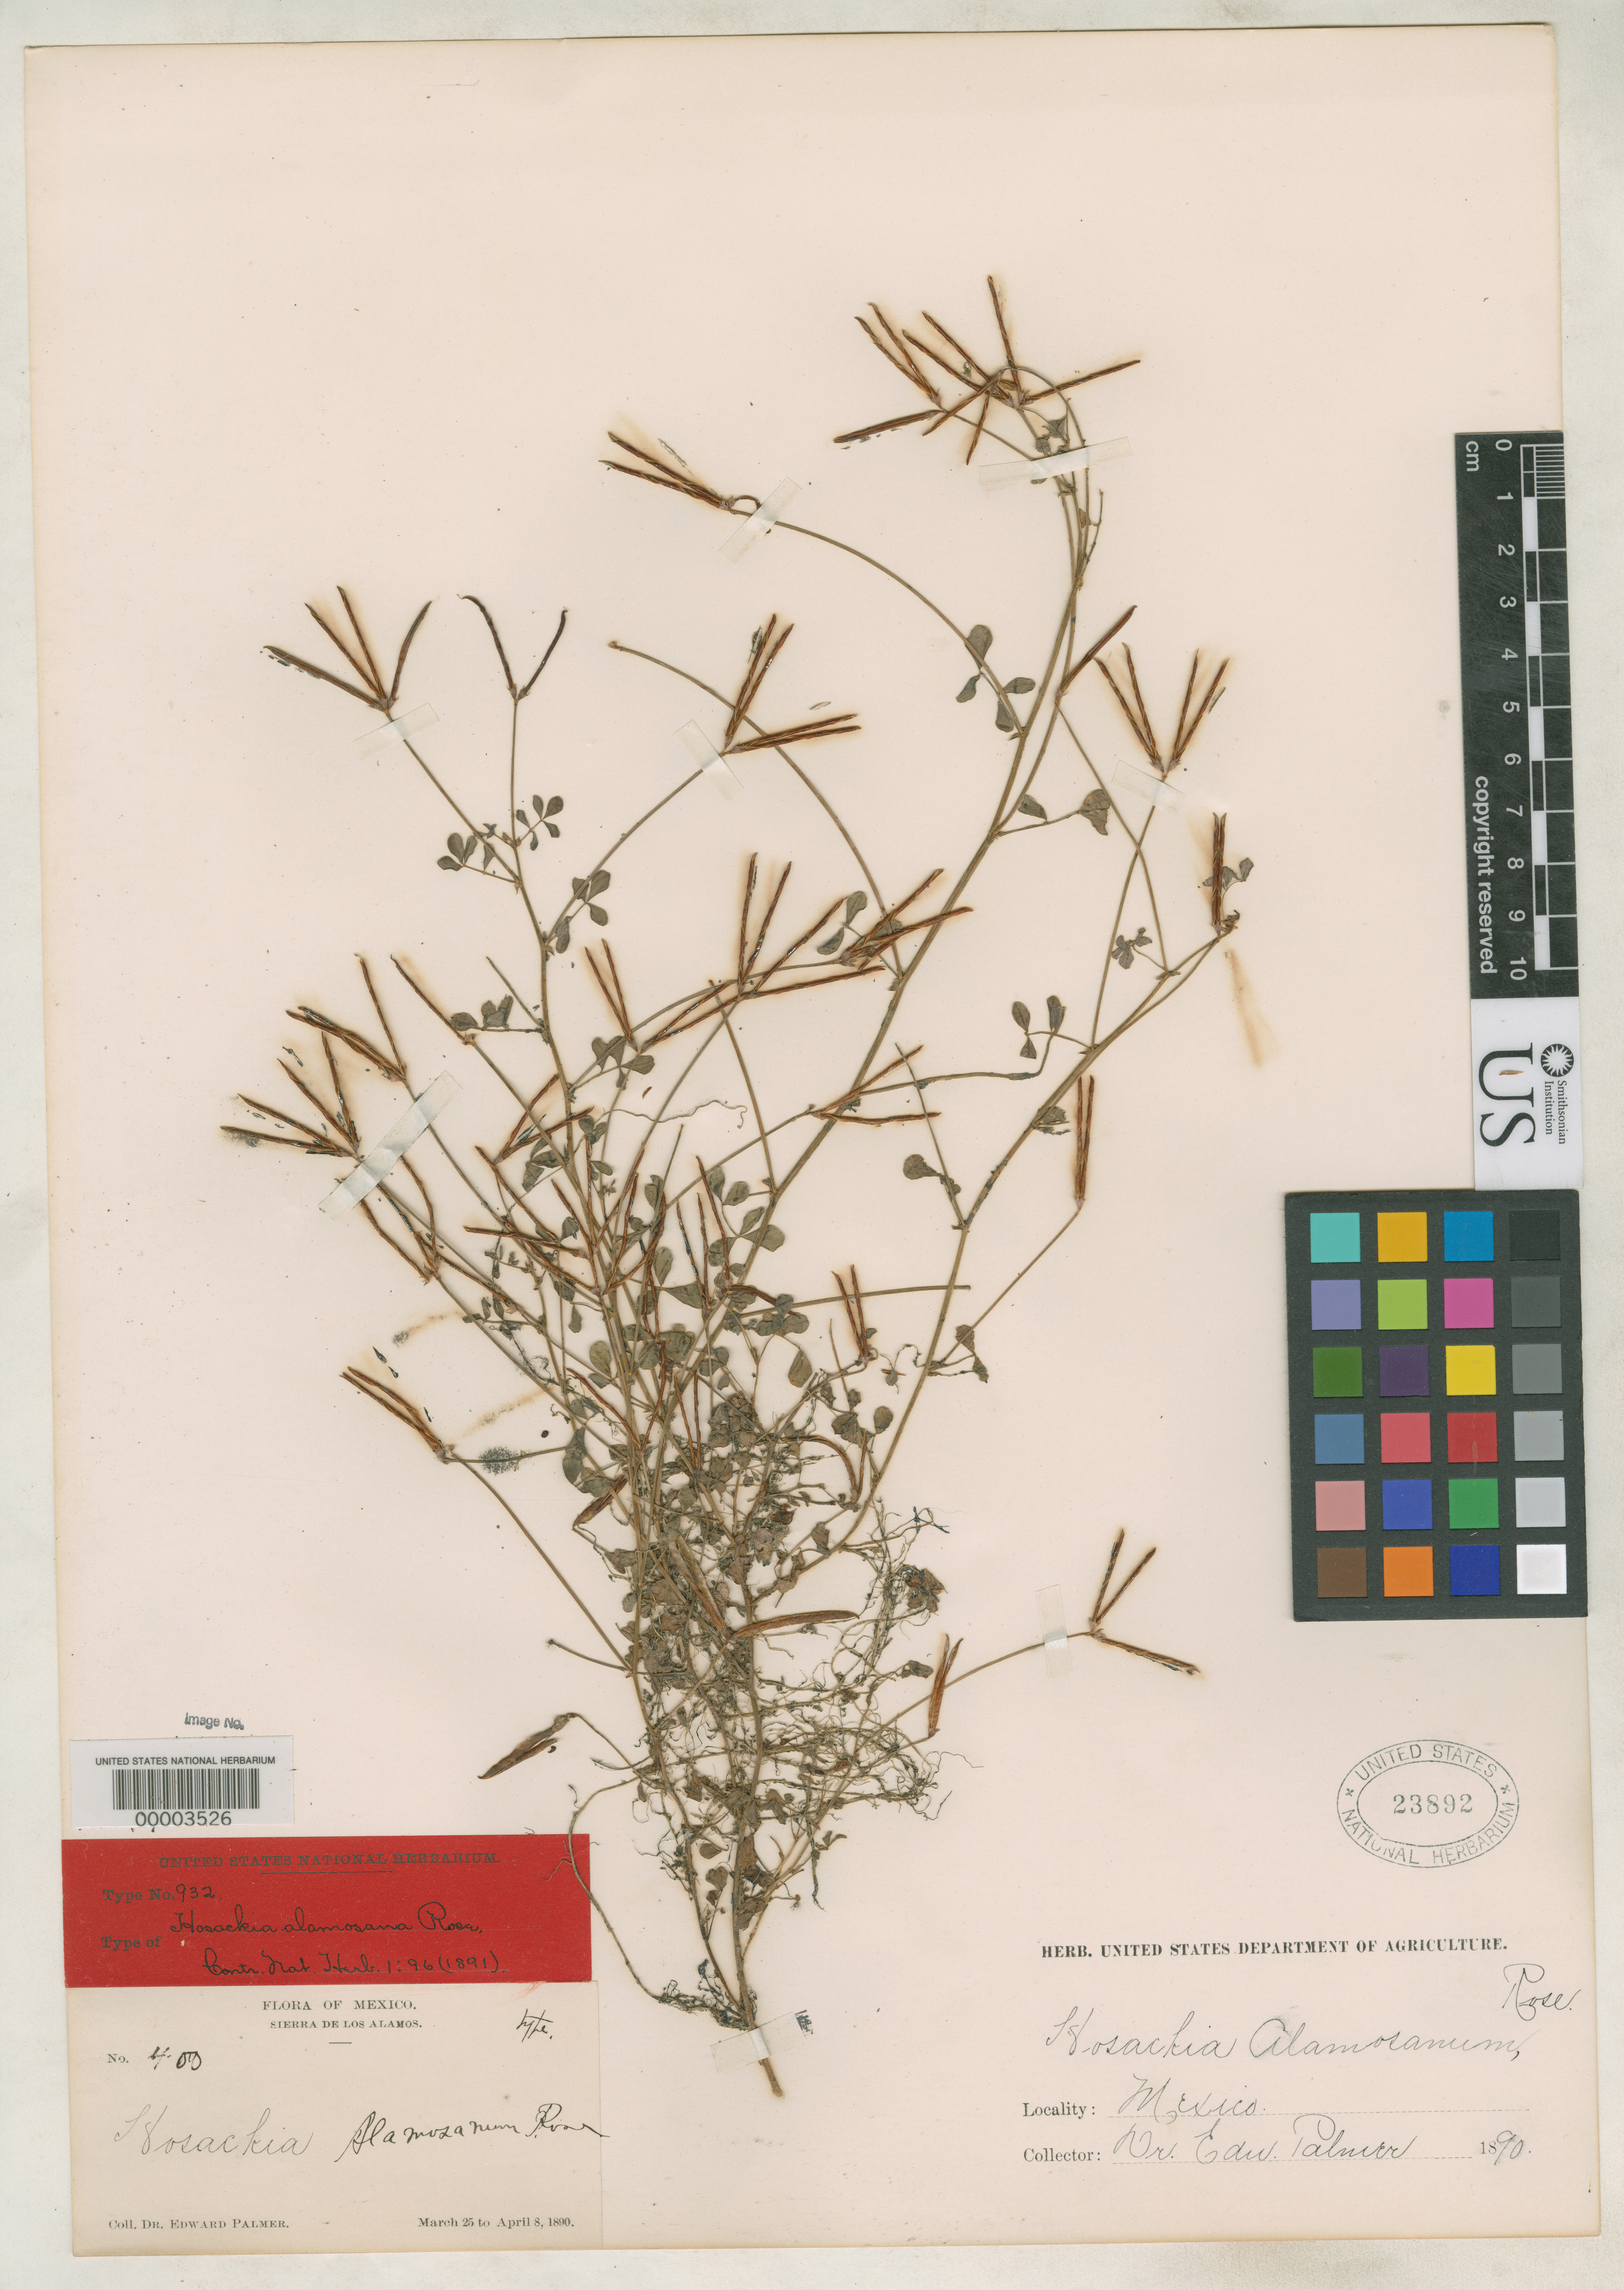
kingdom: Plantae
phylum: Tracheophyta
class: Magnoliopsida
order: Fabales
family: Fabaceae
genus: Hosackia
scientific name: Hosackia alamosana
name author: Rose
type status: Holotype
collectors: E. Palmer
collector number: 400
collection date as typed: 25 Mar 1890 to 08 Apr 1890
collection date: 1890-03-25/1890-04-08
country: Mexico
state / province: Sonora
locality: Alamos.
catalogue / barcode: US 23892